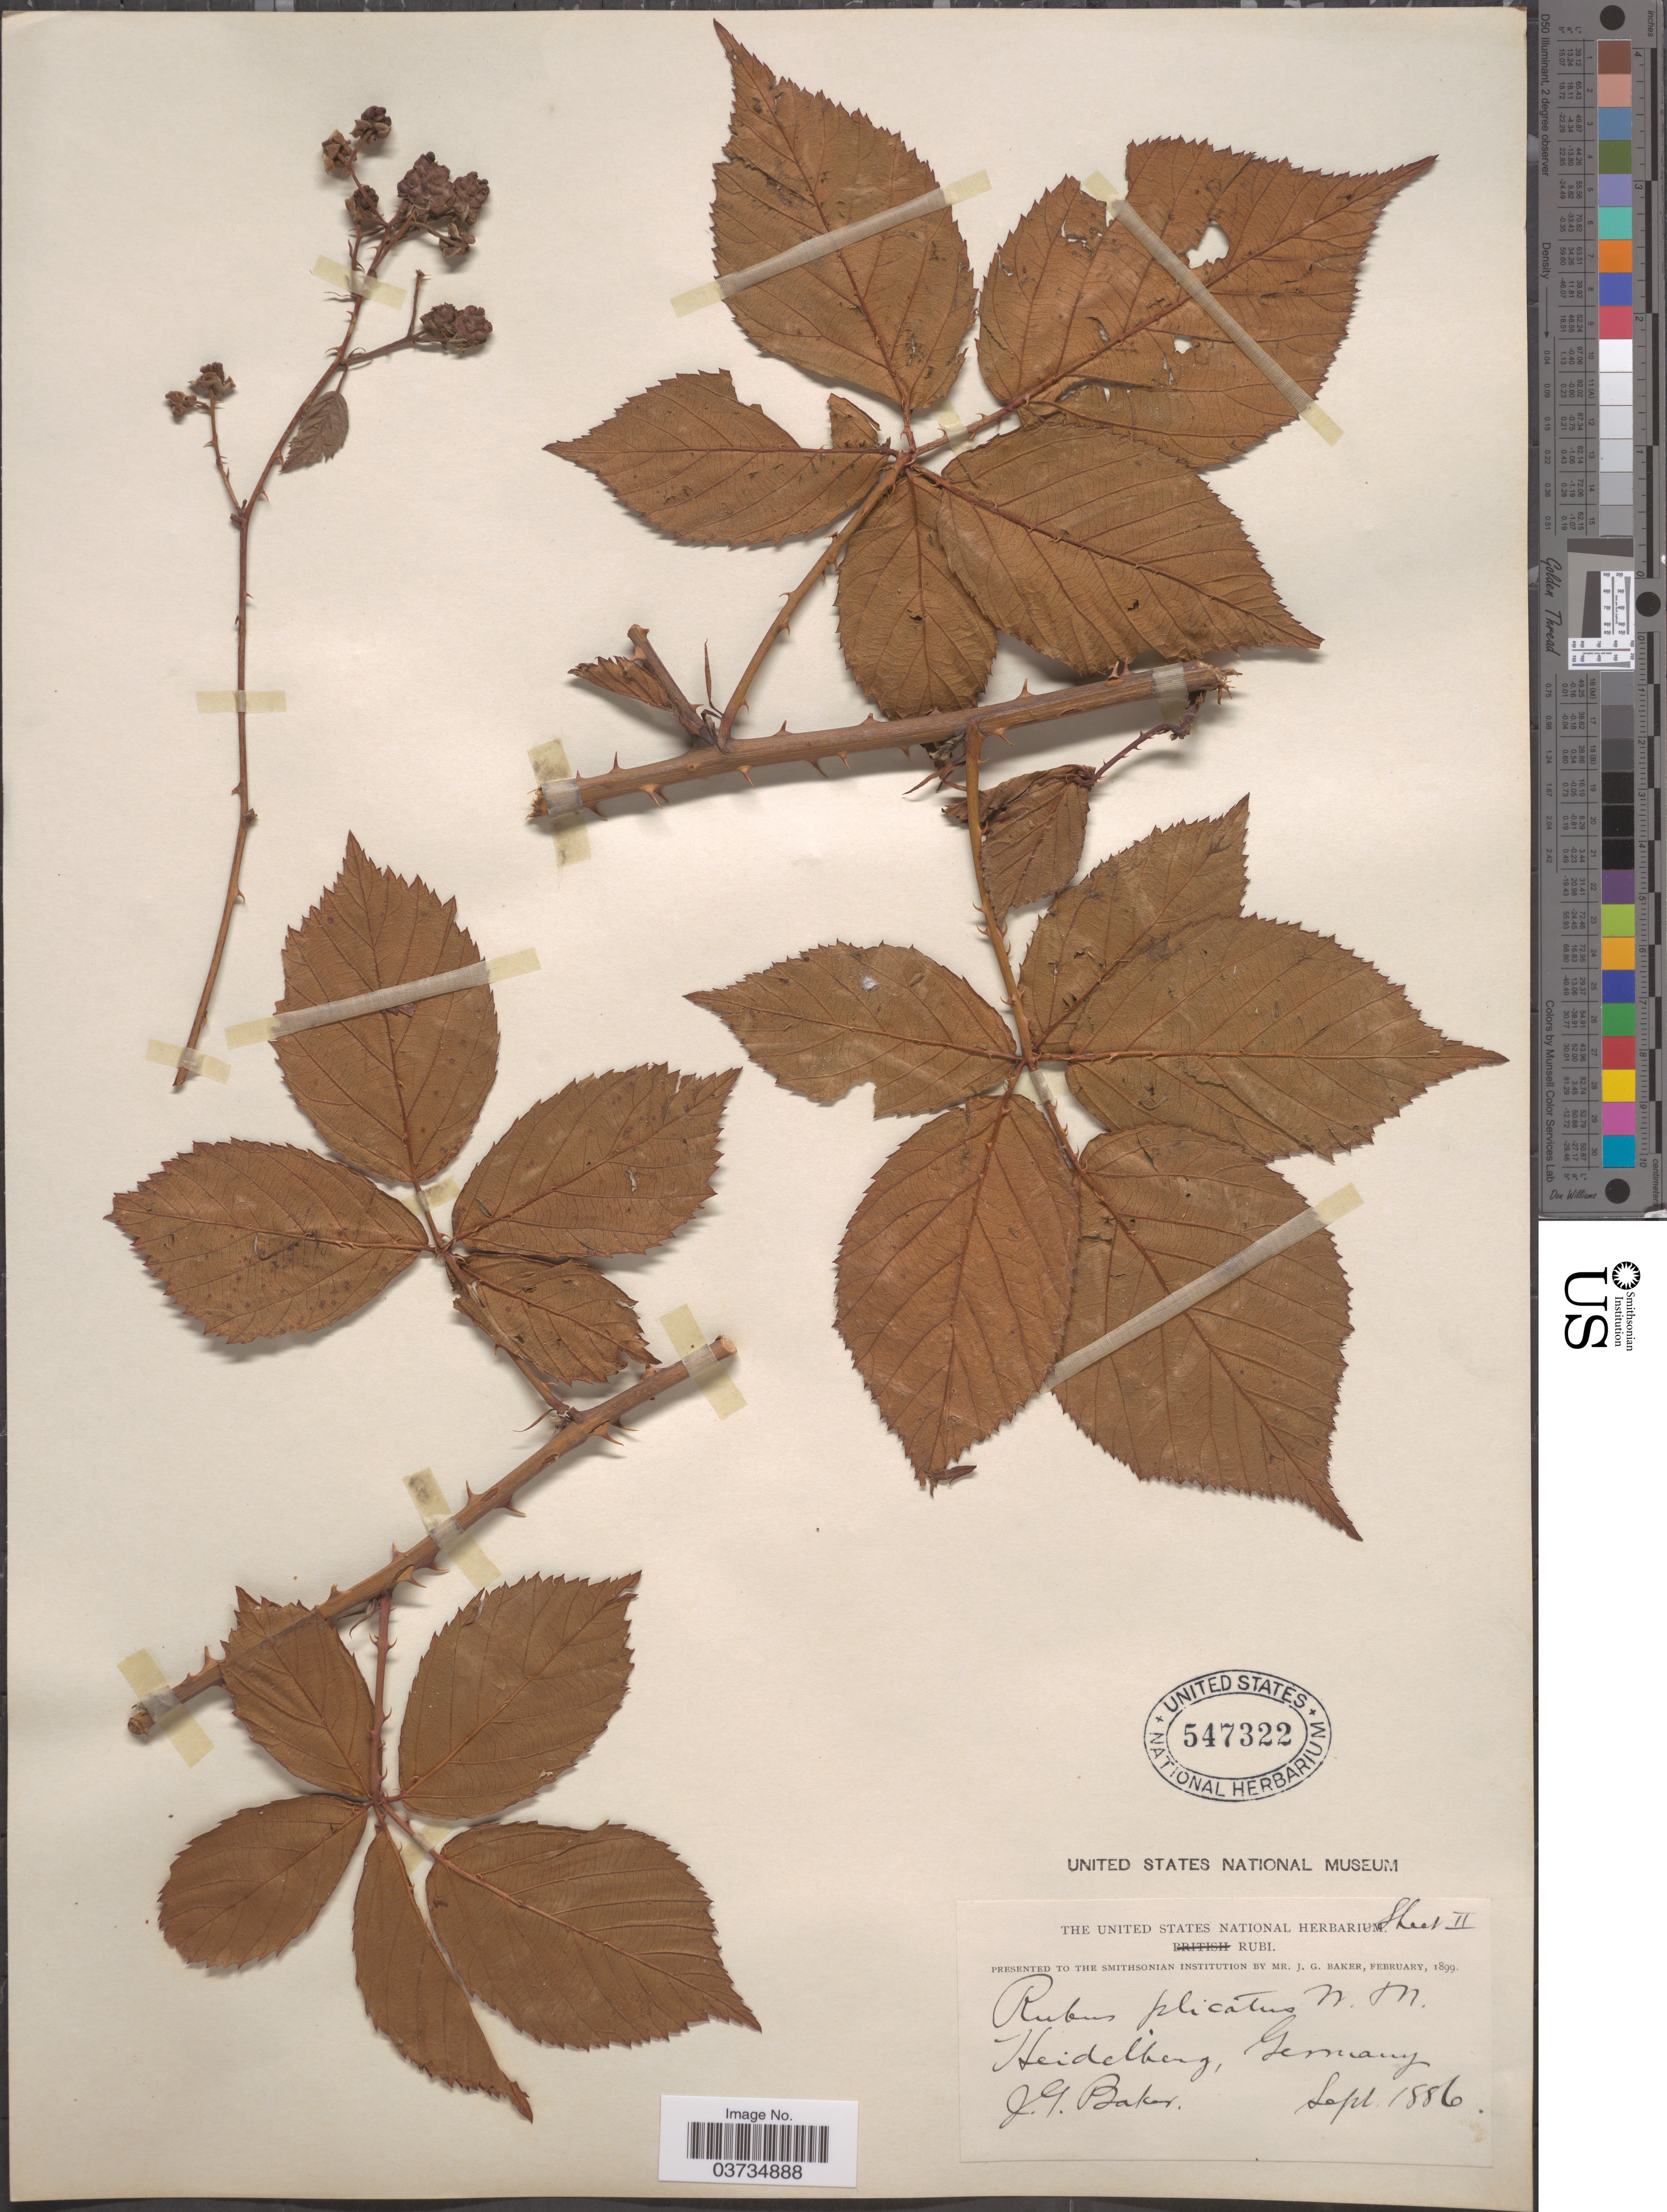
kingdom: Plantae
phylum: Tracheophyta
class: Magnoliopsida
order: Rosales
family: Rosaceae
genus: Rubus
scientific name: Rubus plicatus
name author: Weihe & Nees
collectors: J. G. Baker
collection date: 1886-09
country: Germany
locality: Heidelberg.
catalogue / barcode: US 547322